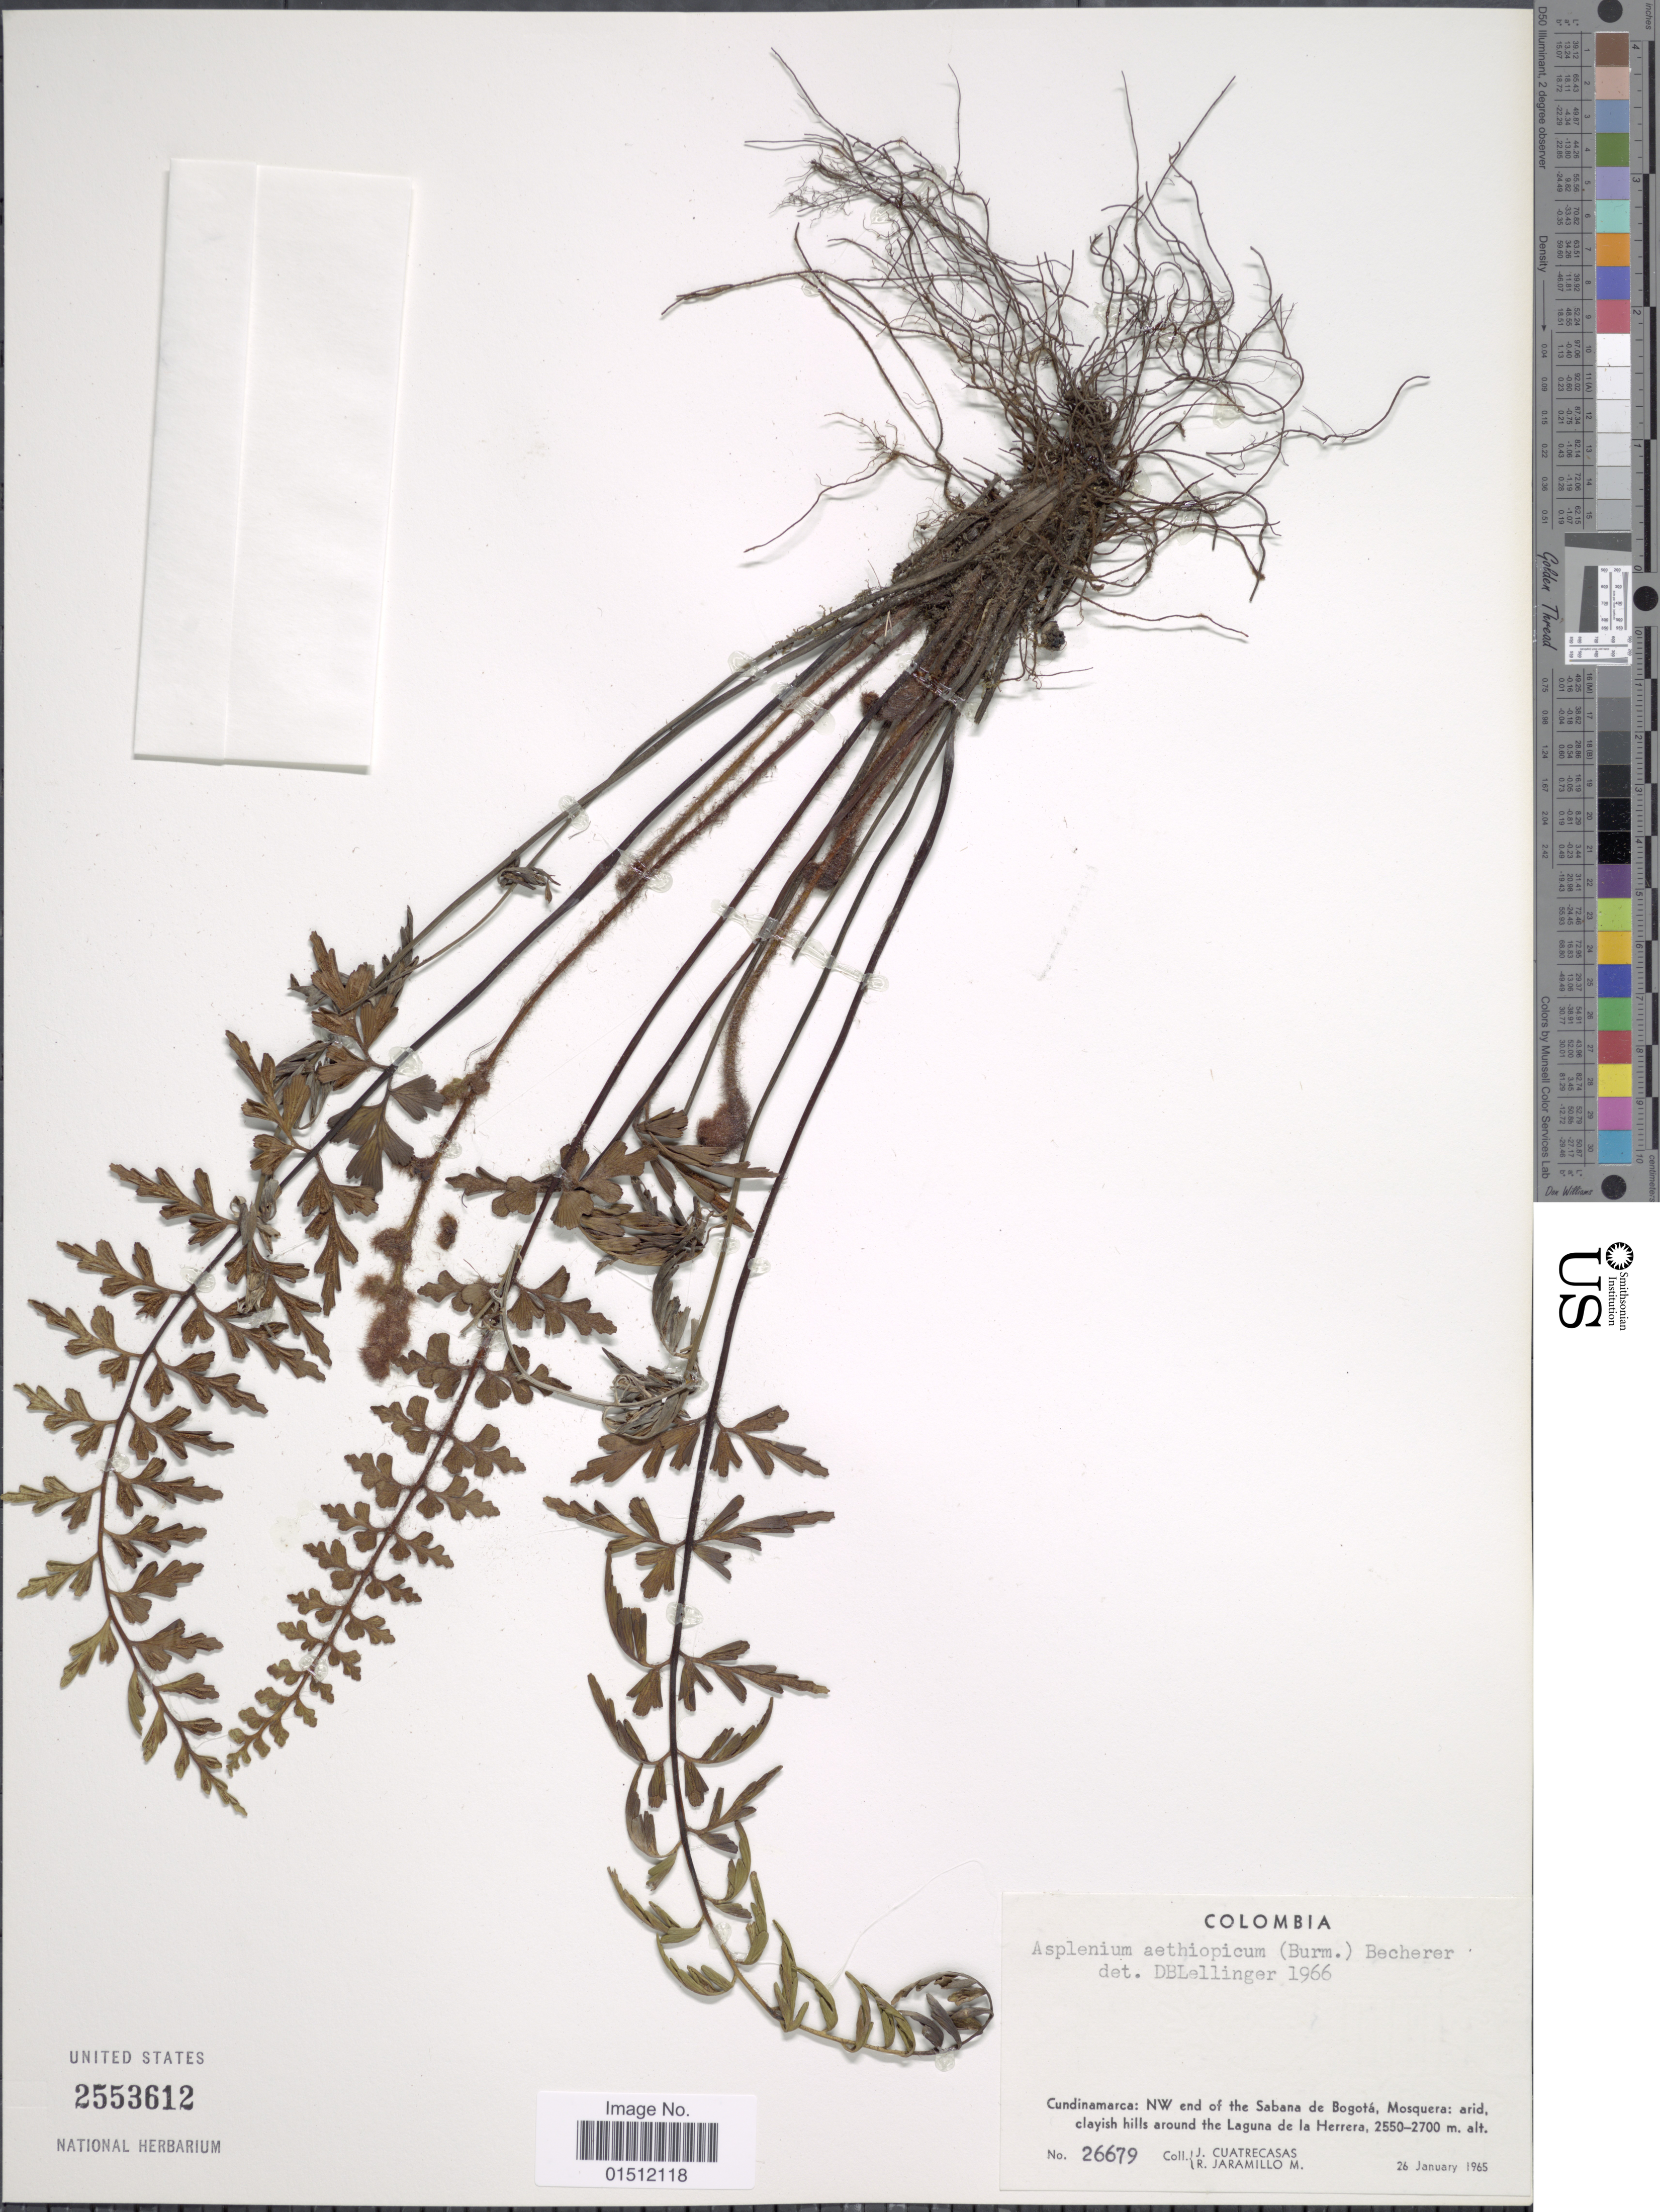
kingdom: Plantae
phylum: Tracheophyta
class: Polypodiopsida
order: Polypodiales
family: Aspleniaceae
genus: Asplenium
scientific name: Asplenium praemorsum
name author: Sw.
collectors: J. Cuatrecasas & R. Jaramillo M.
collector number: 26679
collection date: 1965-01-26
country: Colombia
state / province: Cundinamarca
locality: NW end of the Sabana de Bogota, Mosquera:arid clayish hills around the Laguna de la Herrera.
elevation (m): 2550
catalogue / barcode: US 2553612